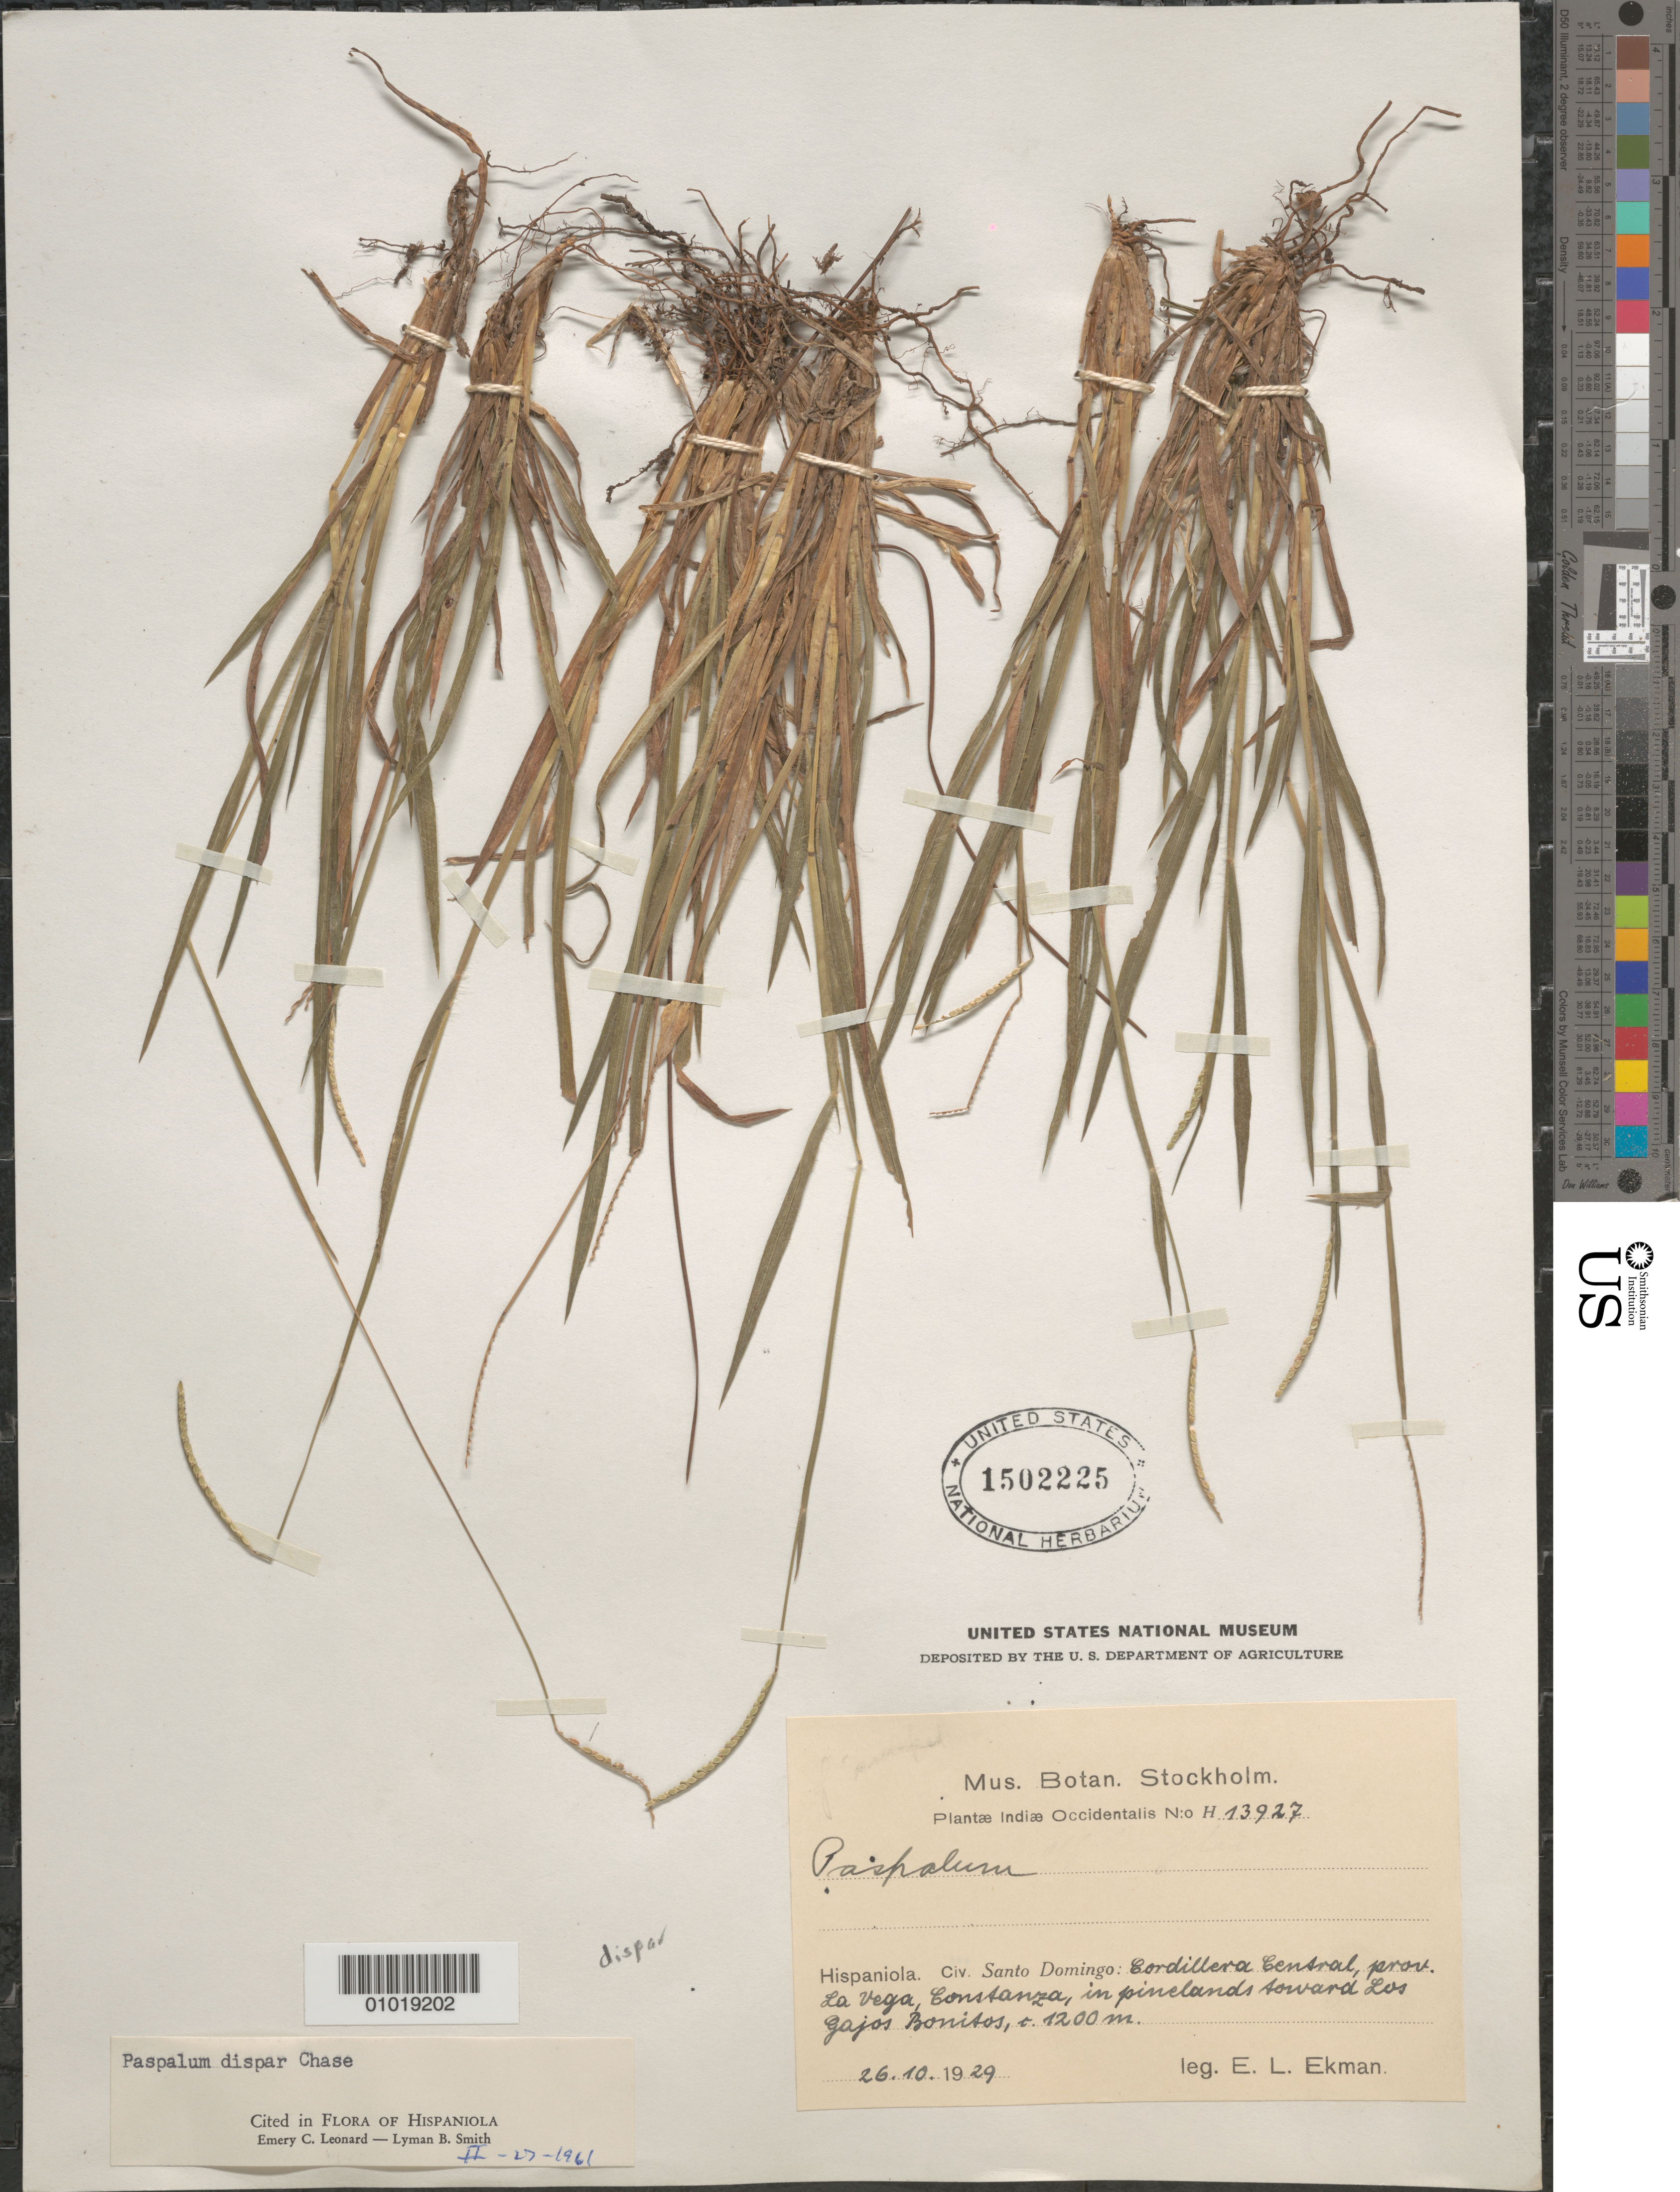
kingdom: Plantae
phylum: Tracheophyta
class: Liliopsida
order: Poales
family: Poaceae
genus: Paspalum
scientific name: Paspalum dispar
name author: Chase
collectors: E. L. Ekman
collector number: H 13927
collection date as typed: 26 Oct 1929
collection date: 1929-10-26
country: Dominican Republic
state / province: La Vega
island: Hispaniola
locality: Cordillera Central, Constanza, in pinelands towards Los Gajos Bonitos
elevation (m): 1200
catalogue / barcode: US 1502225